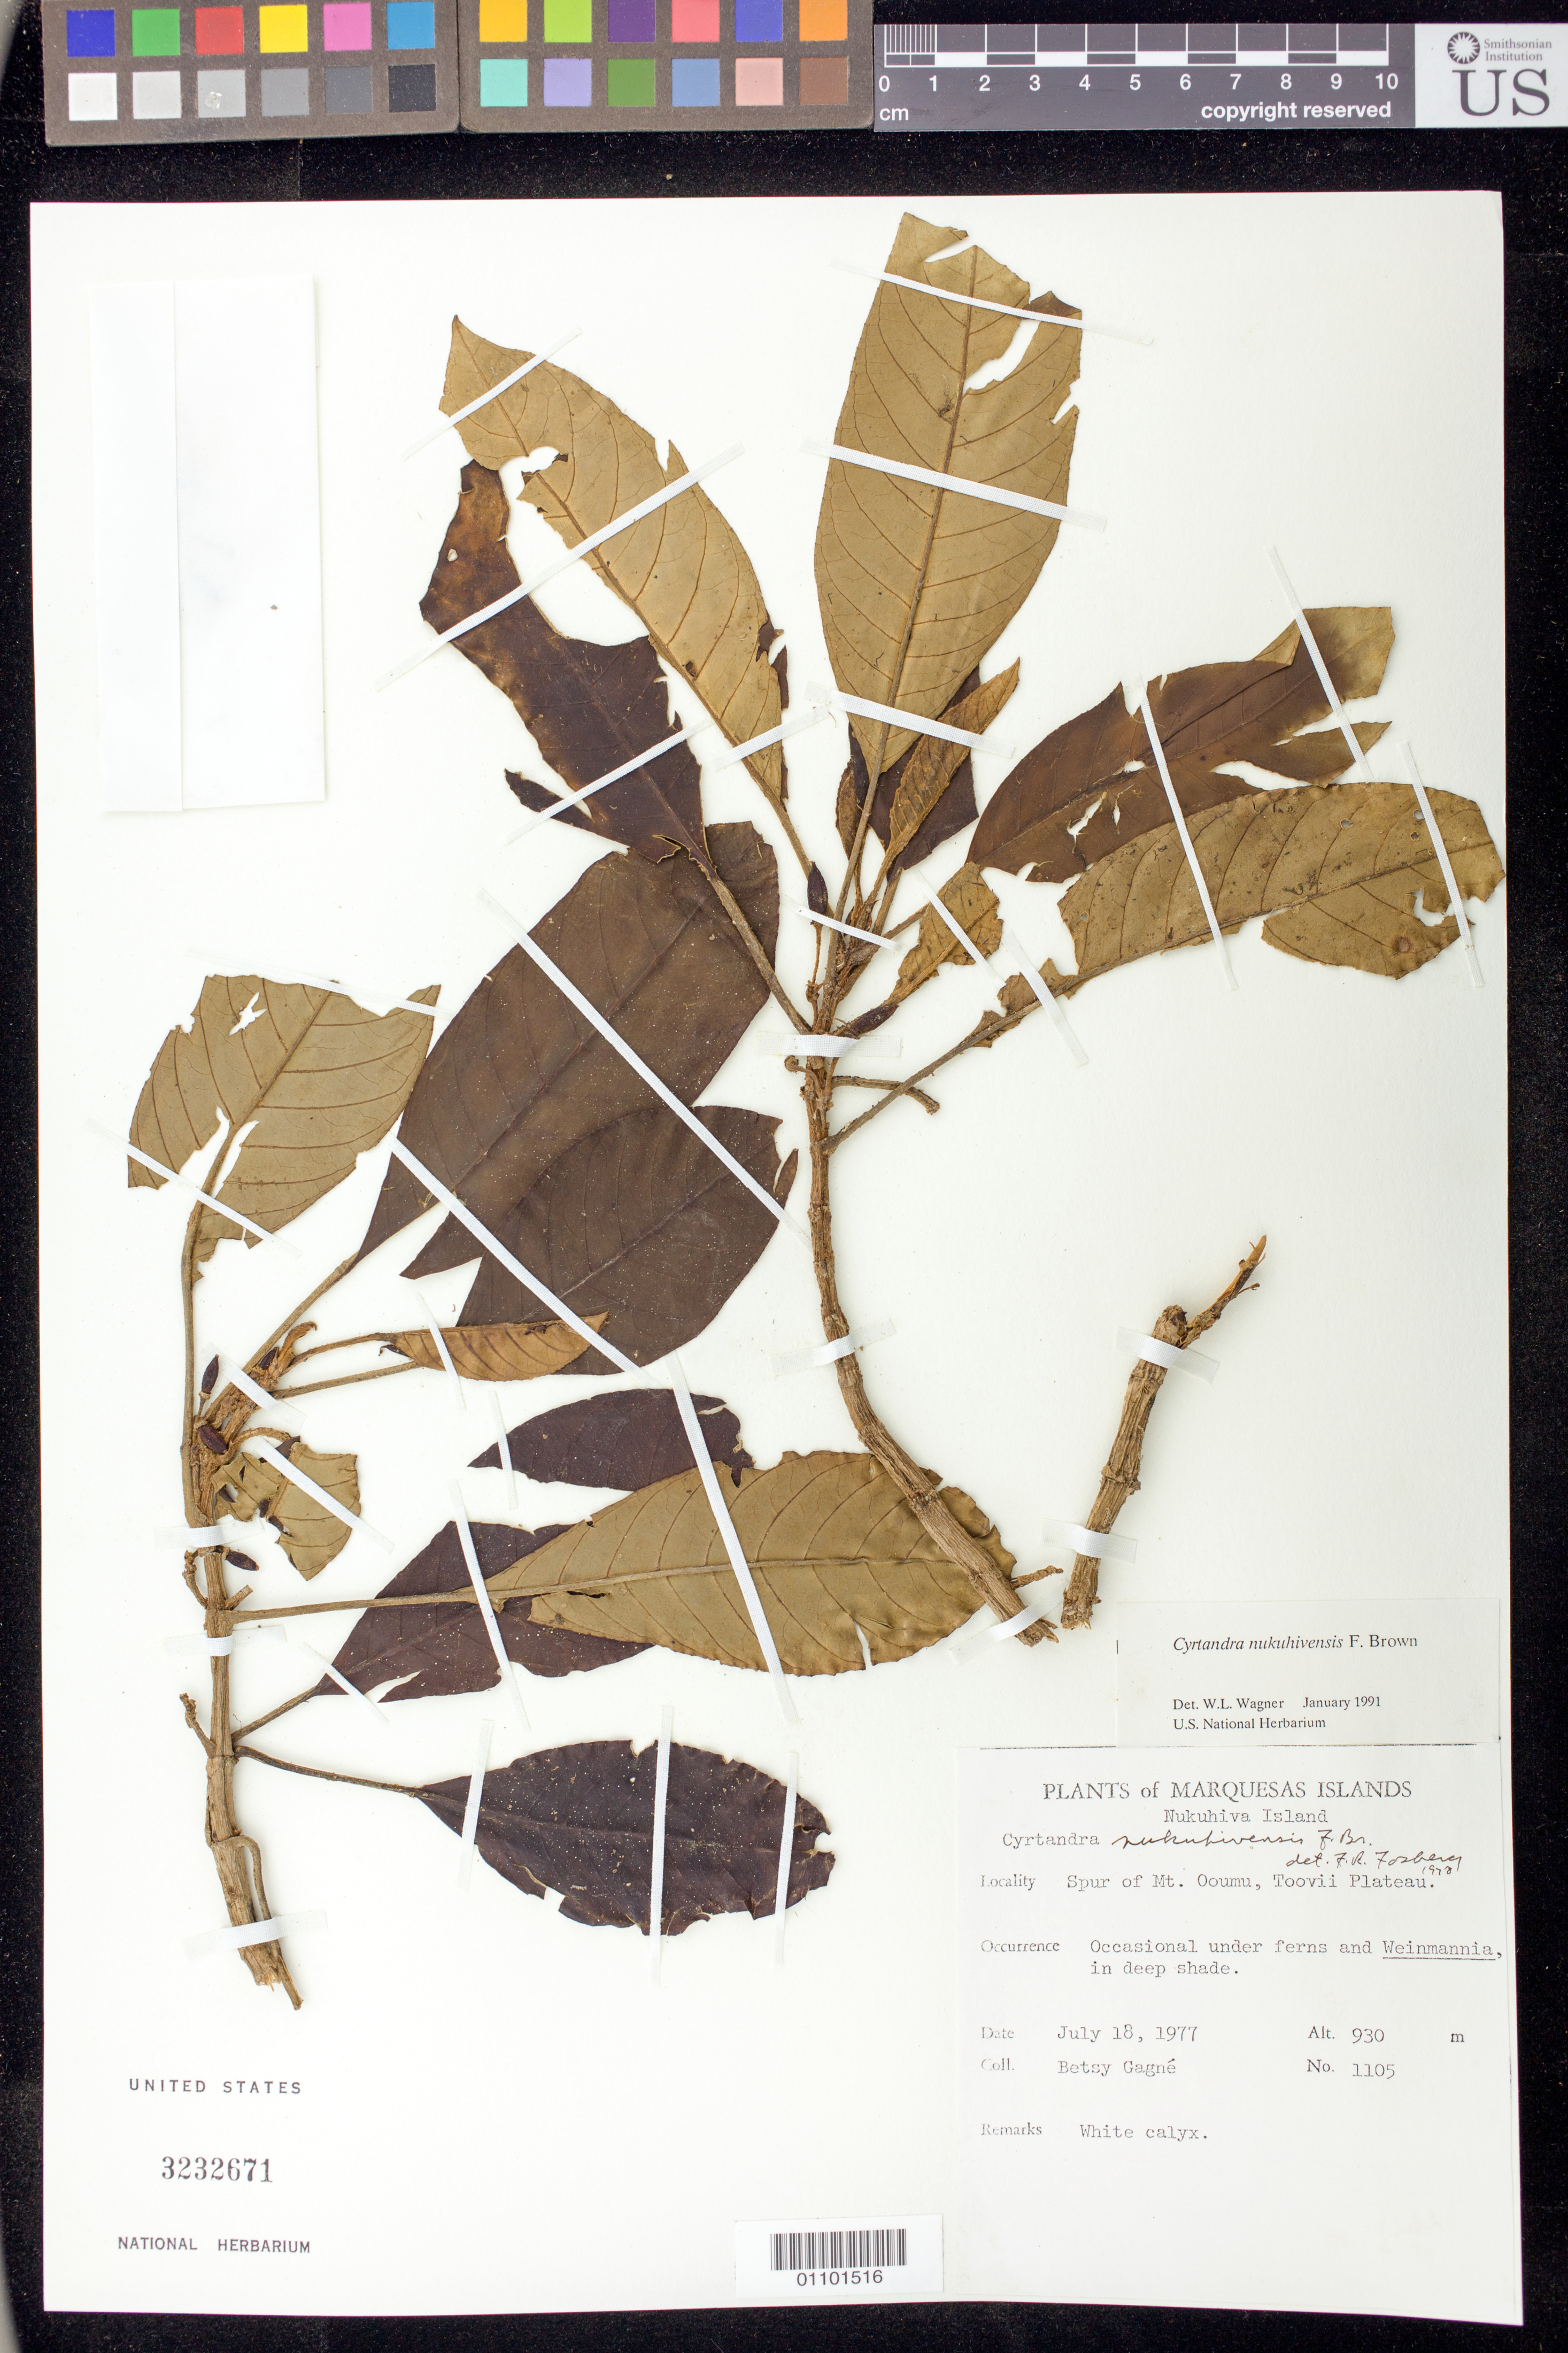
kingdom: Plantae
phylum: Tracheophyta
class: Magnoliopsida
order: Lamiales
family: Gesneriaceae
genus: Cyrtandra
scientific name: Cyrtandra nukuhivensis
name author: F. Br.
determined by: Wagner, W. L., (BOT), Smithsonian Institution - National Museum of Natural History (UNITED STATES)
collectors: B. H. Gagné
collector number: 1105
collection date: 1977-07-18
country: French Polynesia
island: Nuku Hiva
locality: Toovii Plateau, spur of Mt. Ooumu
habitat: Occasional under ferns and Weinmannia in deep shade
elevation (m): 930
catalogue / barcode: US 3232671